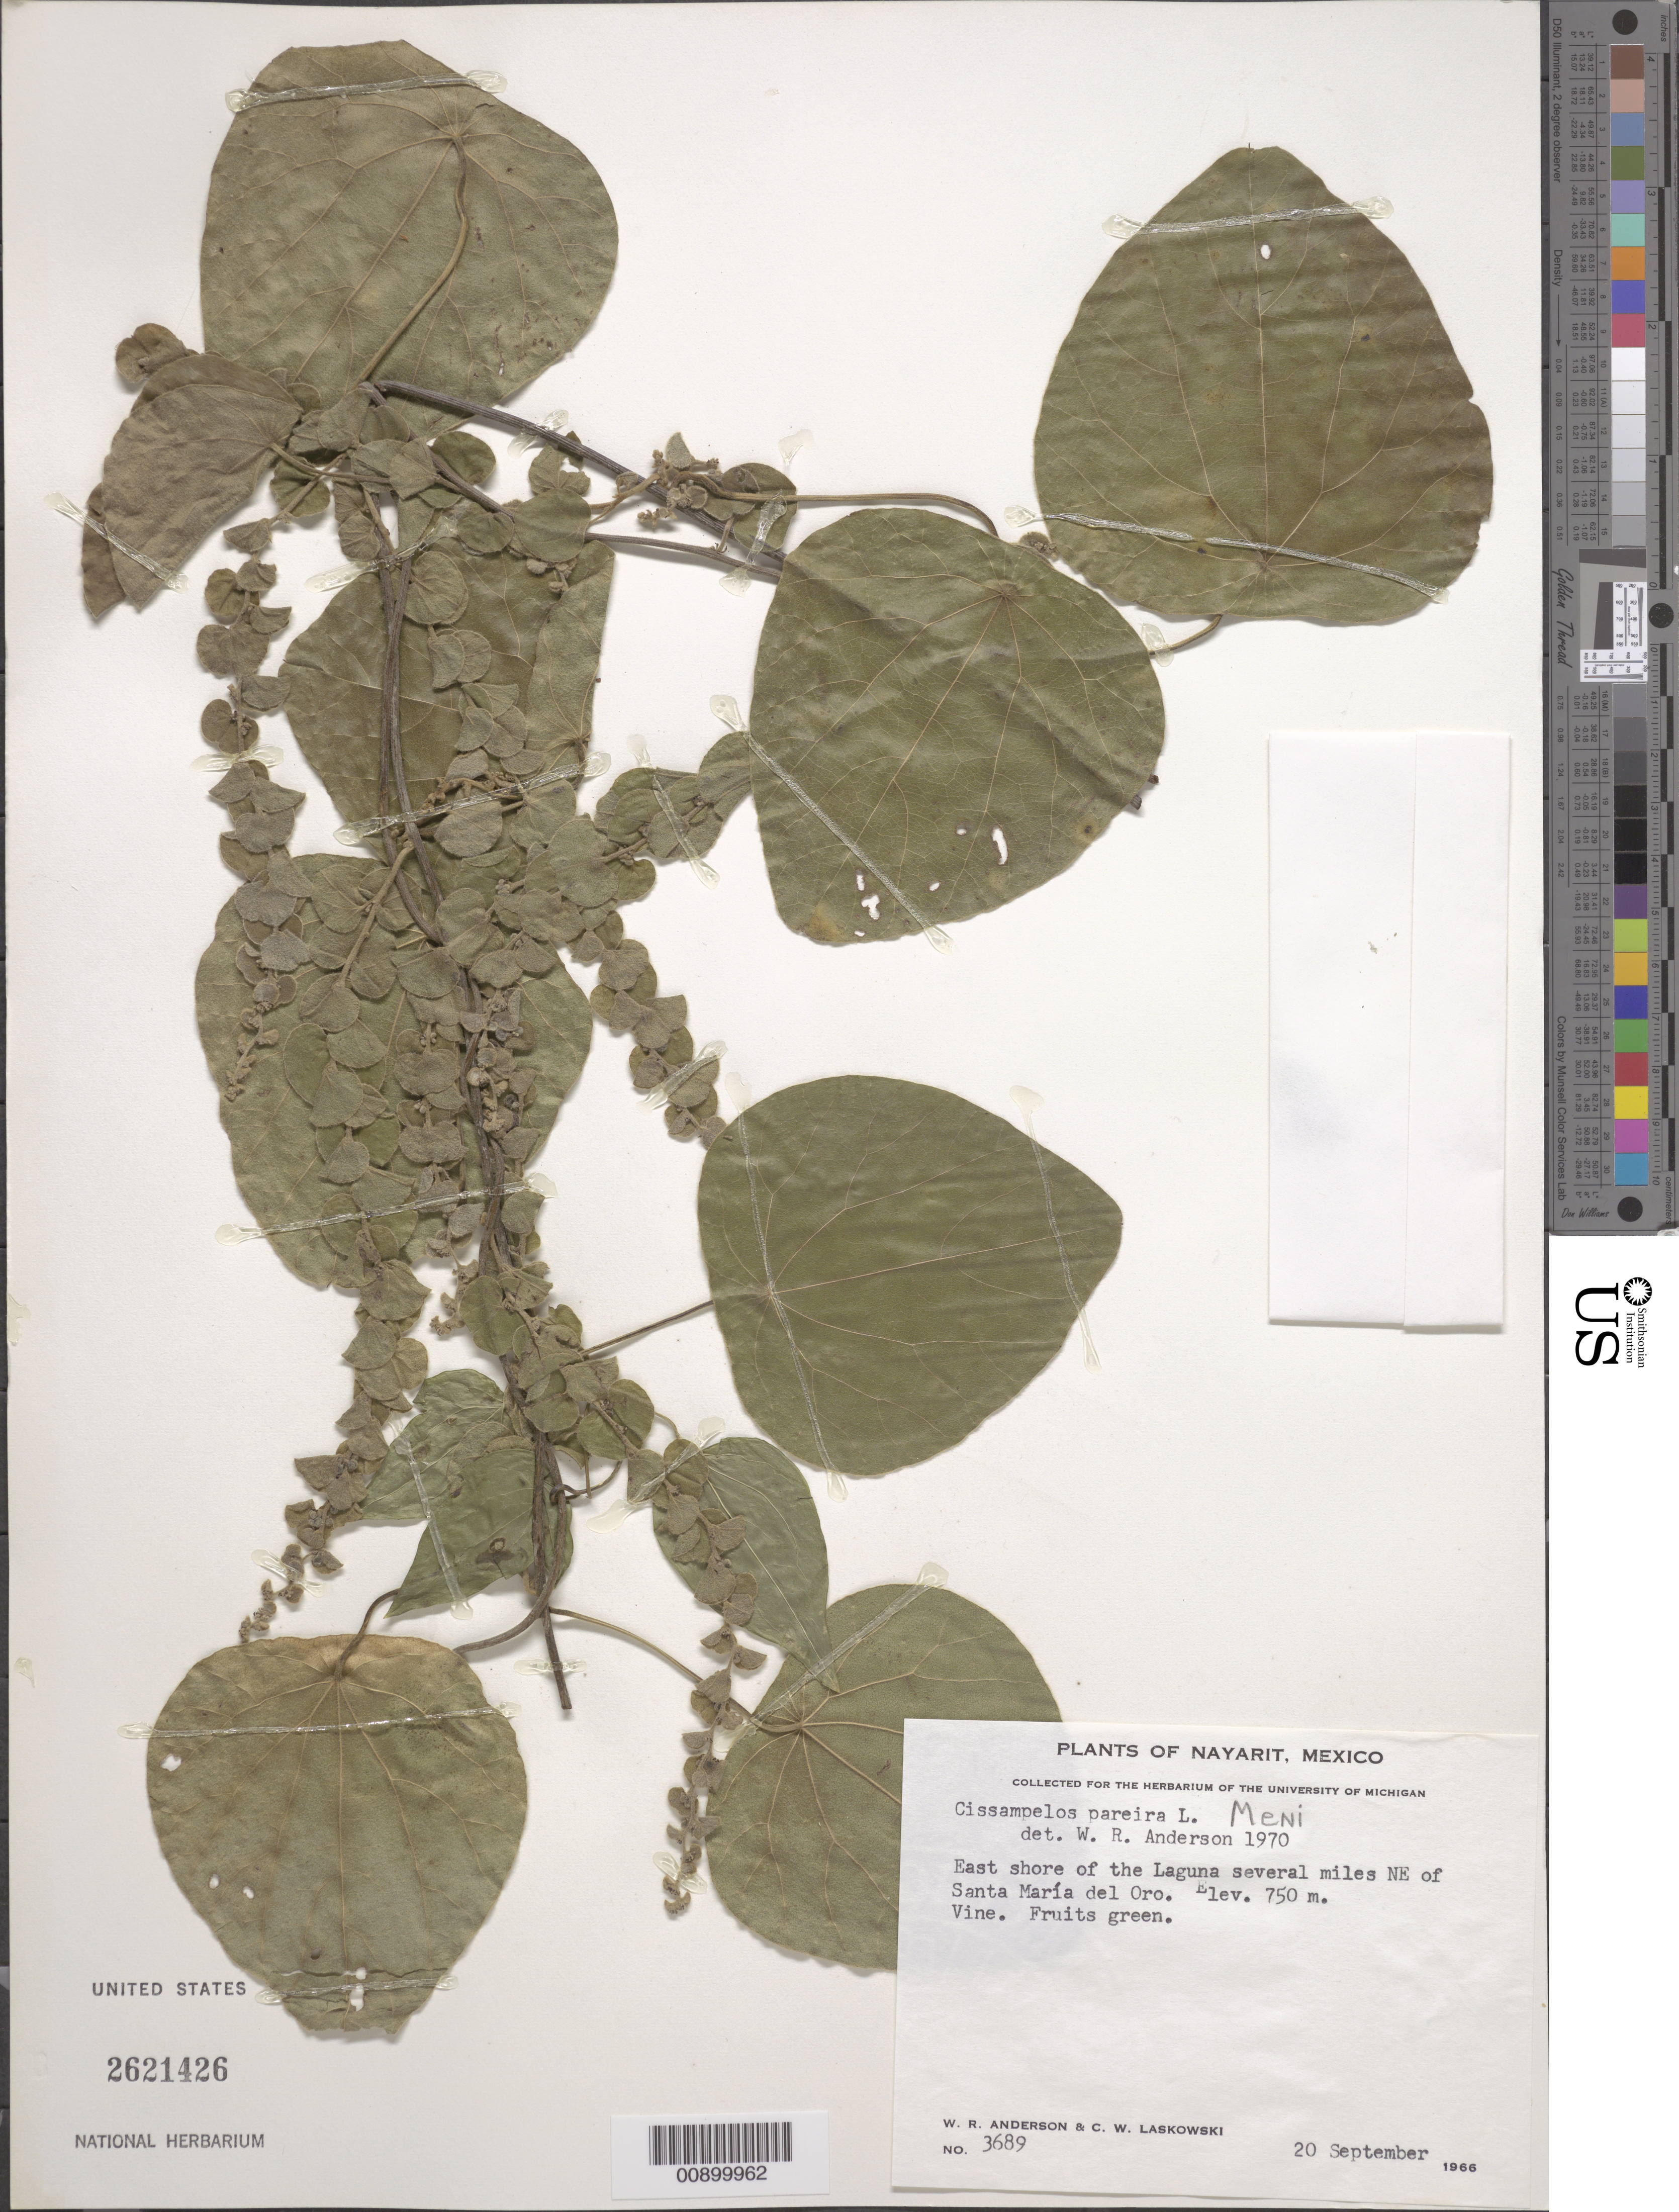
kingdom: Plantae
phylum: Tracheophyta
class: Magnoliopsida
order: Ranunculales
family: Menispermaceae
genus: Cissampelos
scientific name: Cissampelos pareira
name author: L.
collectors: W. R. Anderson & C. Laskowski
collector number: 3689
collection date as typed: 20 Sep 1966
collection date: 1966-09-20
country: Mexico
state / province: Nayarit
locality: East shore of the Laguna several miles NE of Santa María del Oro, Nayarit.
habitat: East shore of the Laguna.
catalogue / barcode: US 2621426